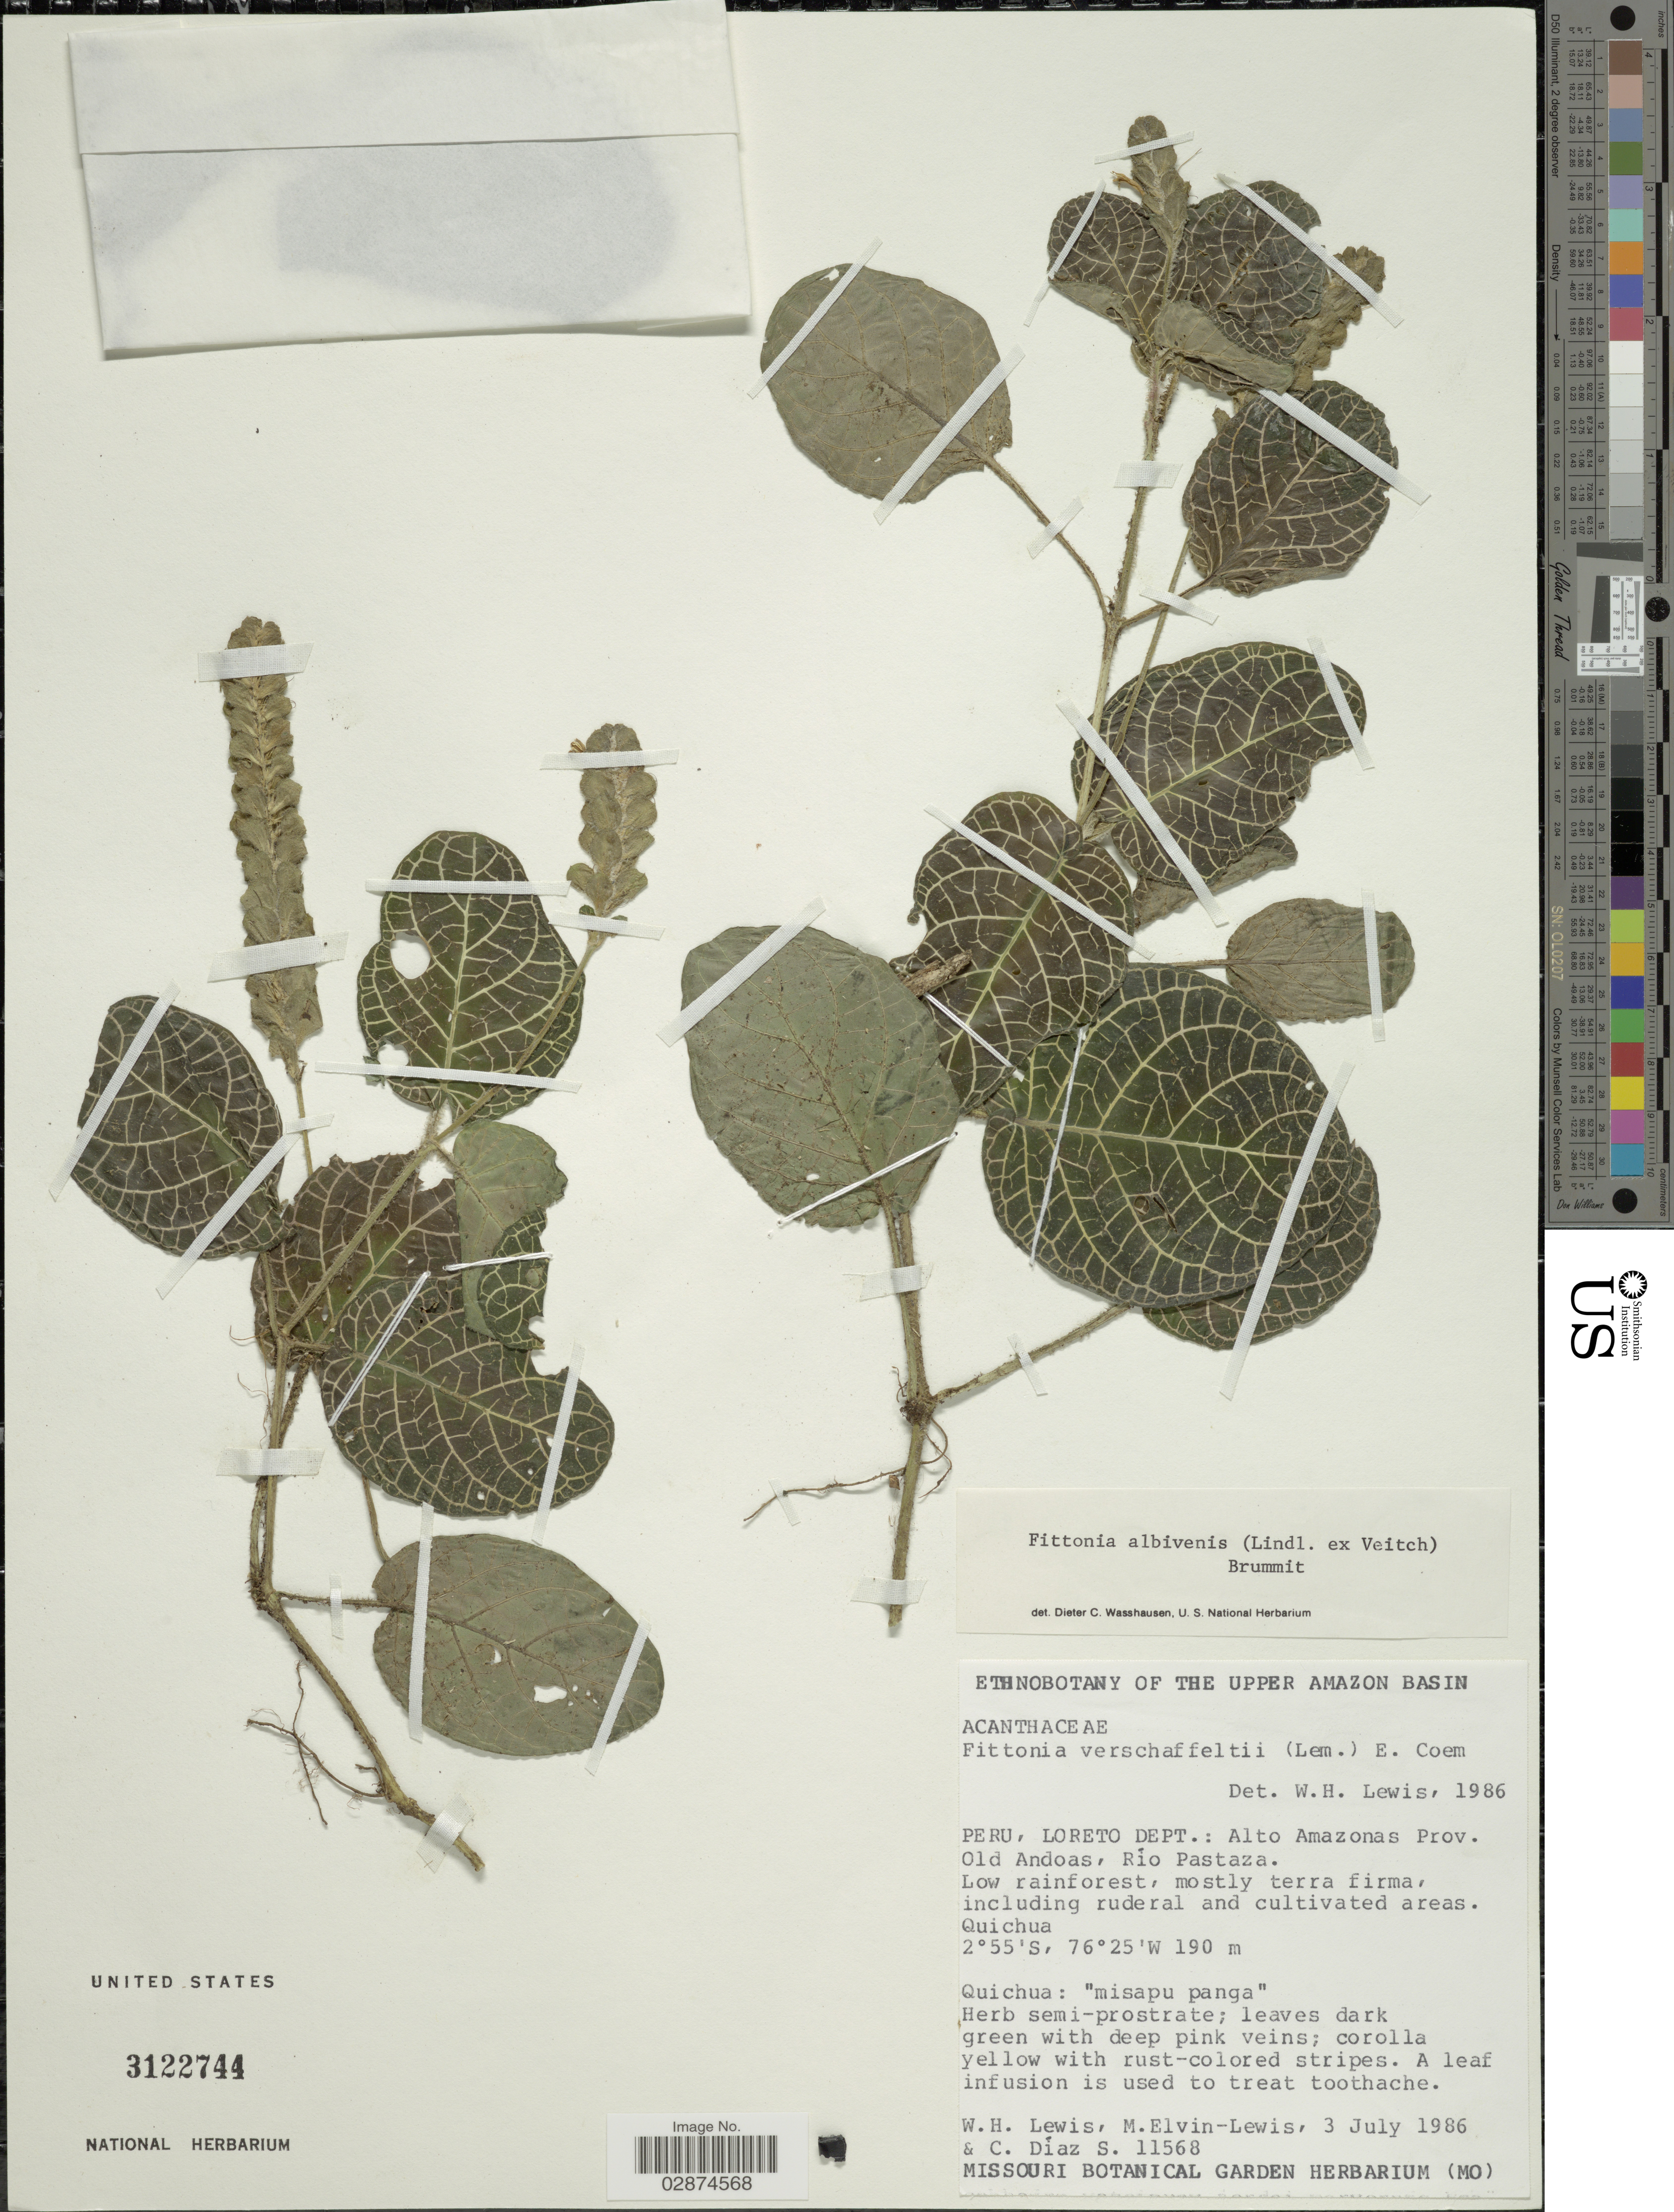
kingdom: Plantae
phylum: Tracheophyta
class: Magnoliopsida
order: Lamiales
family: Acanthaceae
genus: Fittonia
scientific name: Fittonia albivenis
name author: (Lindl. ex Veitch) Brummitt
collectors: W. H. Lewis, M. Elvin-Lewis & C. Díaz S.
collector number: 11568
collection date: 1986-07-03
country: Peru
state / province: Loreto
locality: Loreto Dept.: Alto Amazonas Prov. Old Andoas, Río Pastaza. Quichua.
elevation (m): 190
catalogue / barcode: US 3122744